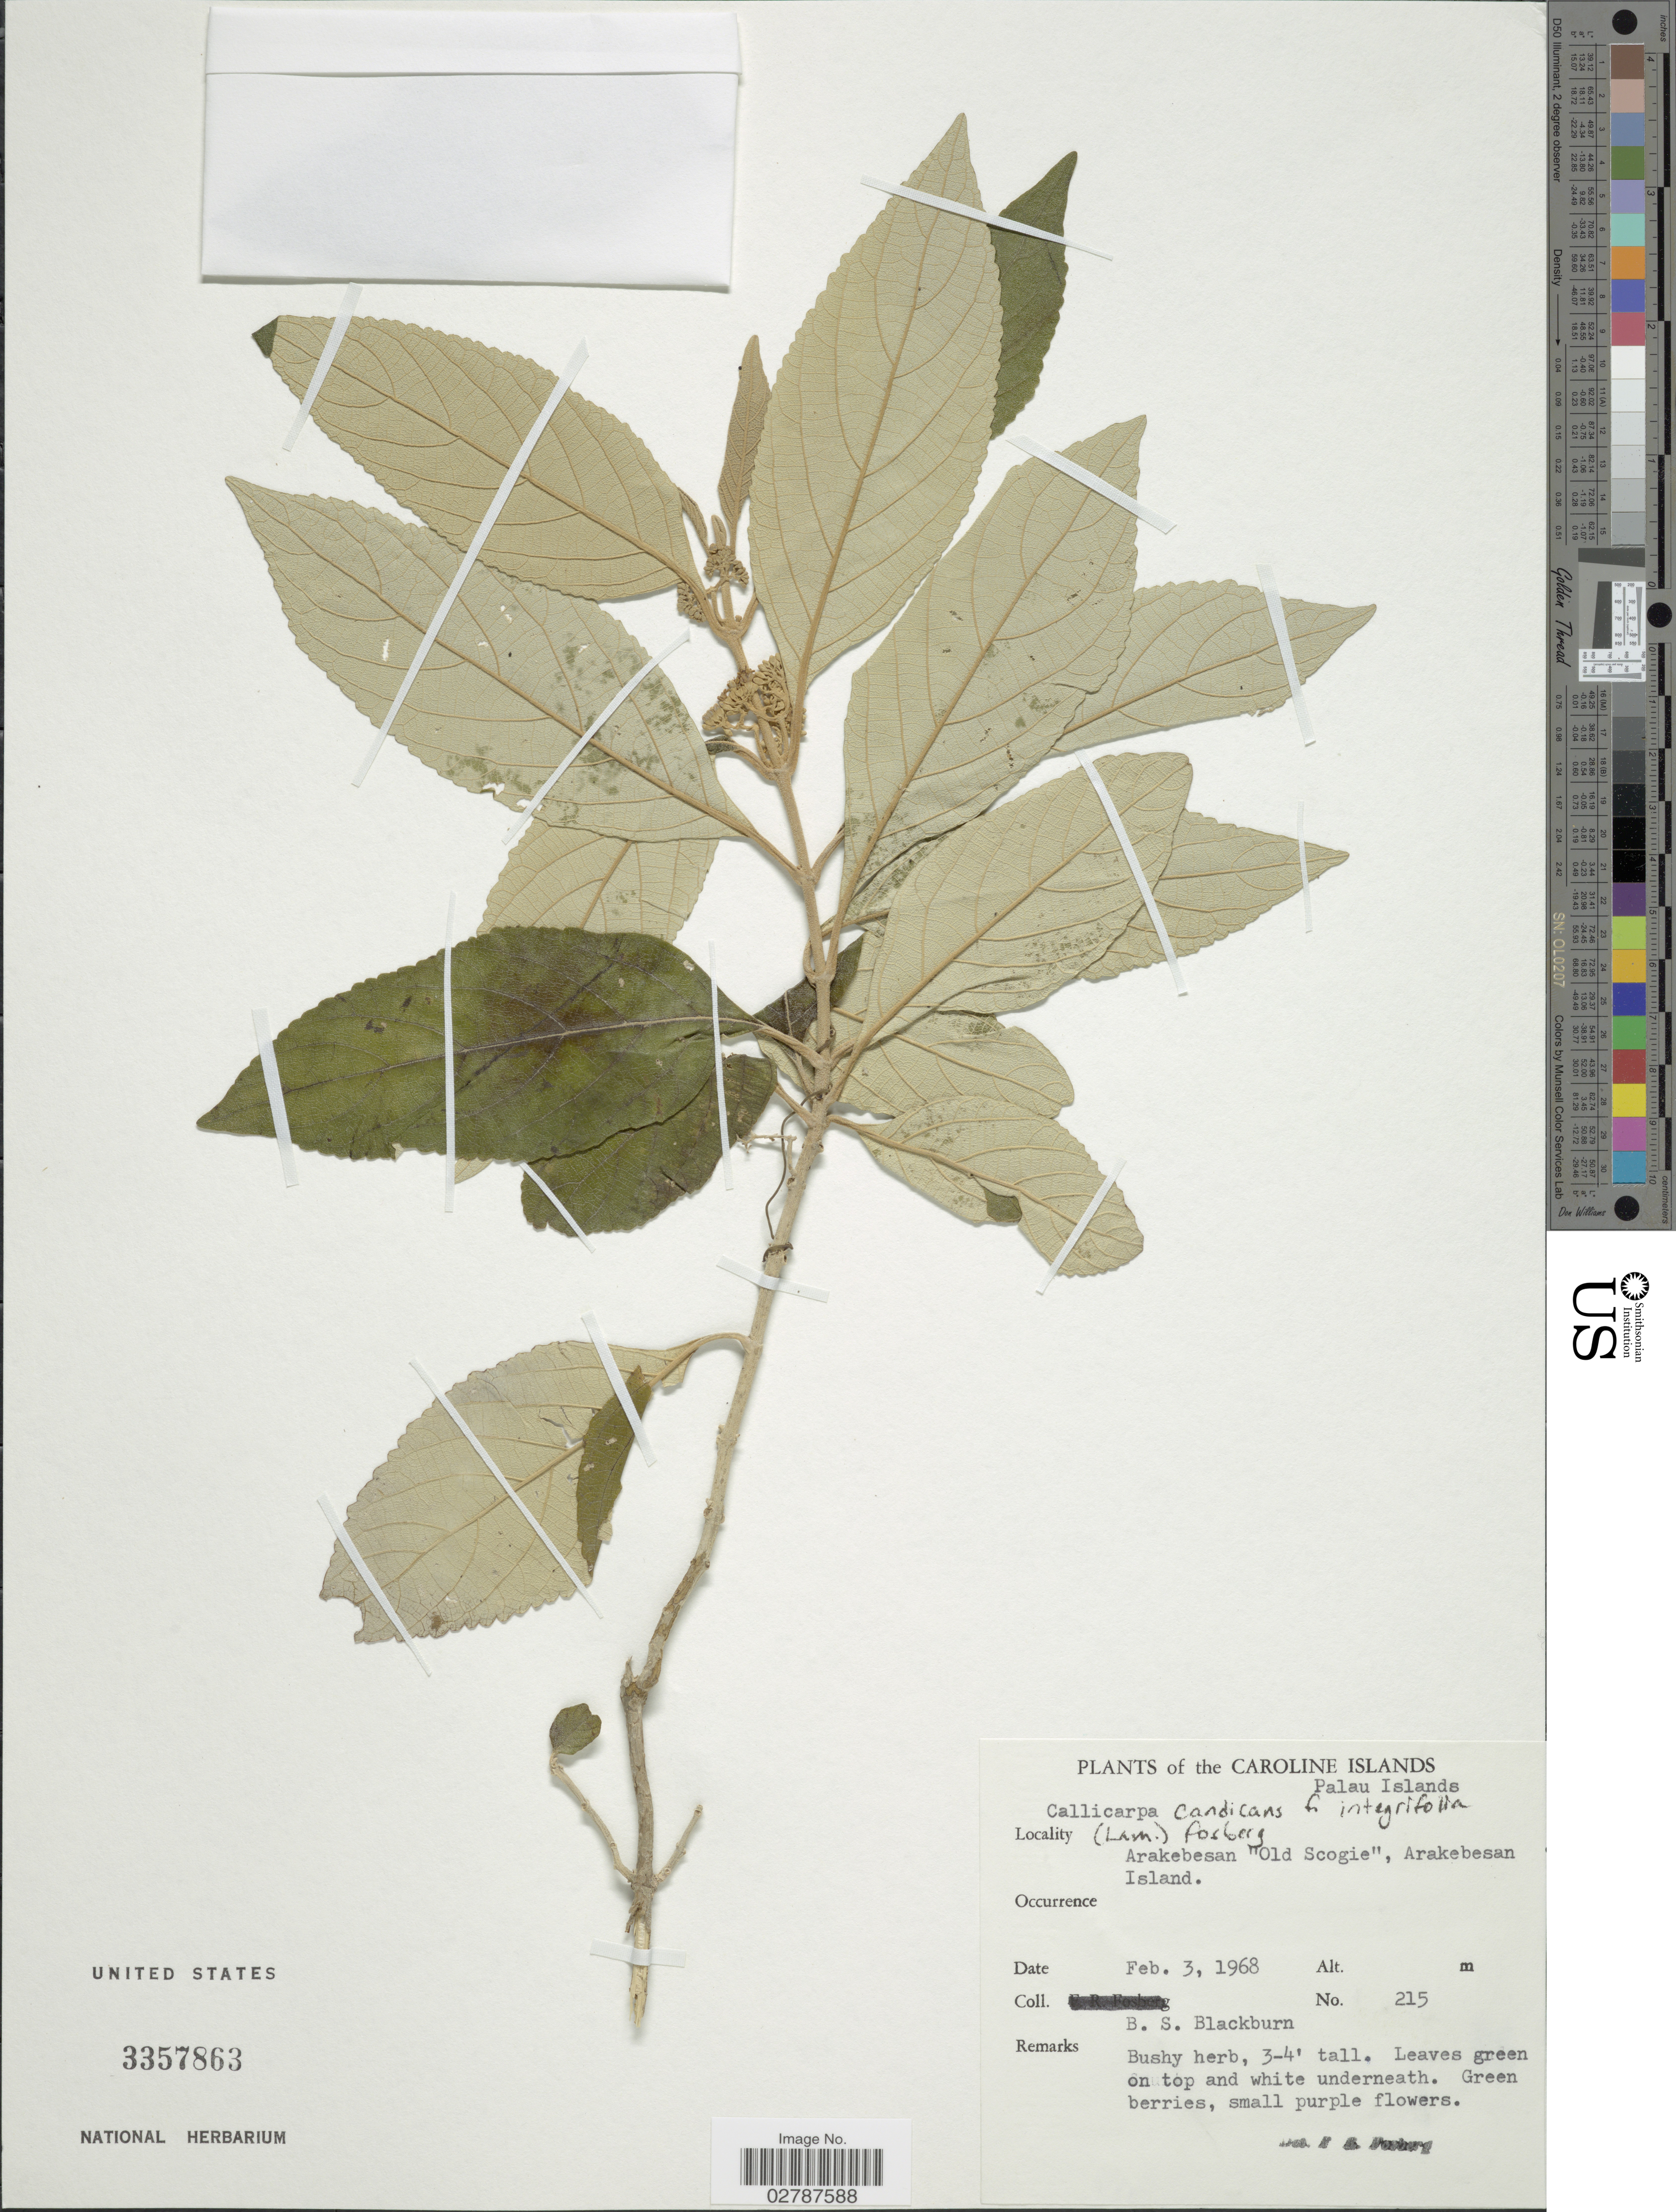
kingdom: Plantae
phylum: Tracheophyta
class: Magnoliopsida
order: Lamiales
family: Lamiaceae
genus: Callicarpa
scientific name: Callicarpa candicans var. integrifolia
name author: (Lam.) Fosberg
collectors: B. S. Blackburn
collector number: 215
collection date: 1968-02-03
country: Palau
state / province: Koror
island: Ngerekebesang [Arakabesan]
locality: Arakebesan "Old Scogie", Arakebesan Island.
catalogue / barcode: US 3357863